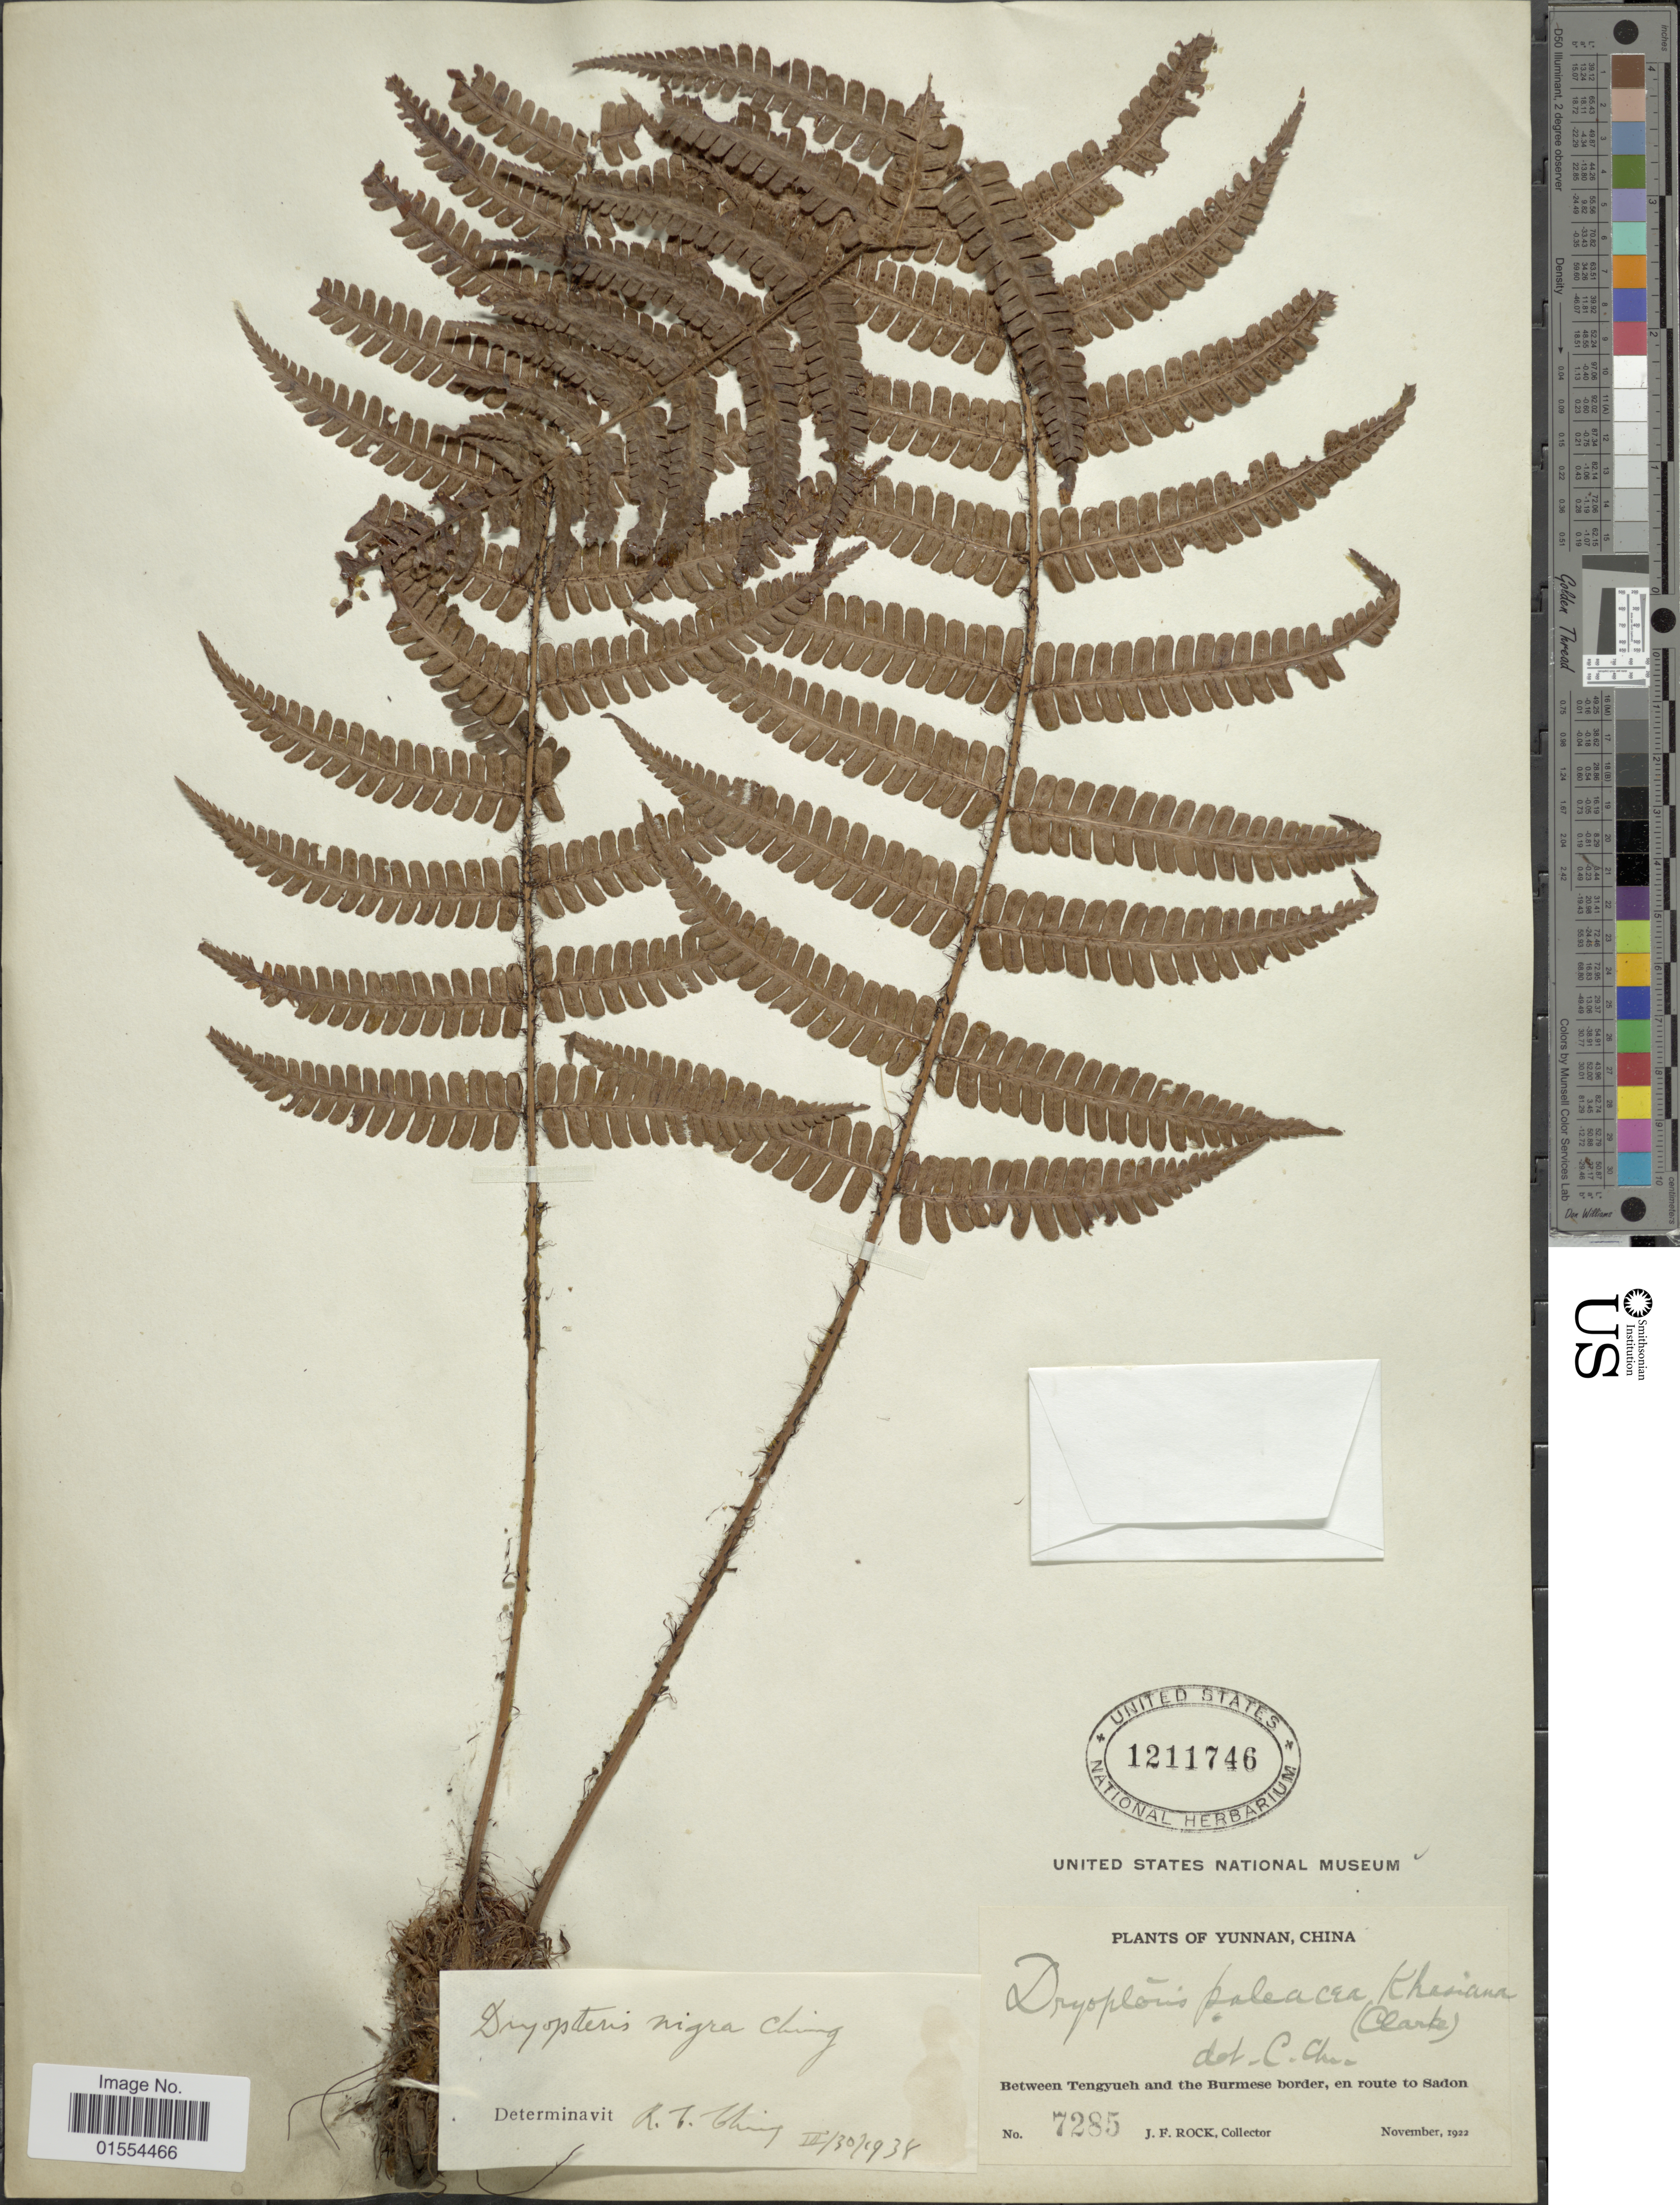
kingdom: Plantae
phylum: Tracheophyta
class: Polypodiopsida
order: Polypodiales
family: Dryopteridaceae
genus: Dryopteris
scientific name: Dryopteris nigra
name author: Ching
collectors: J. Rock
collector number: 7285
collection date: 1922-11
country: China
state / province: Yunnan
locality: Yunnan, China. Between Tengyueh and the Burmese border, en route to Sadon.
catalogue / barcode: US 1211746